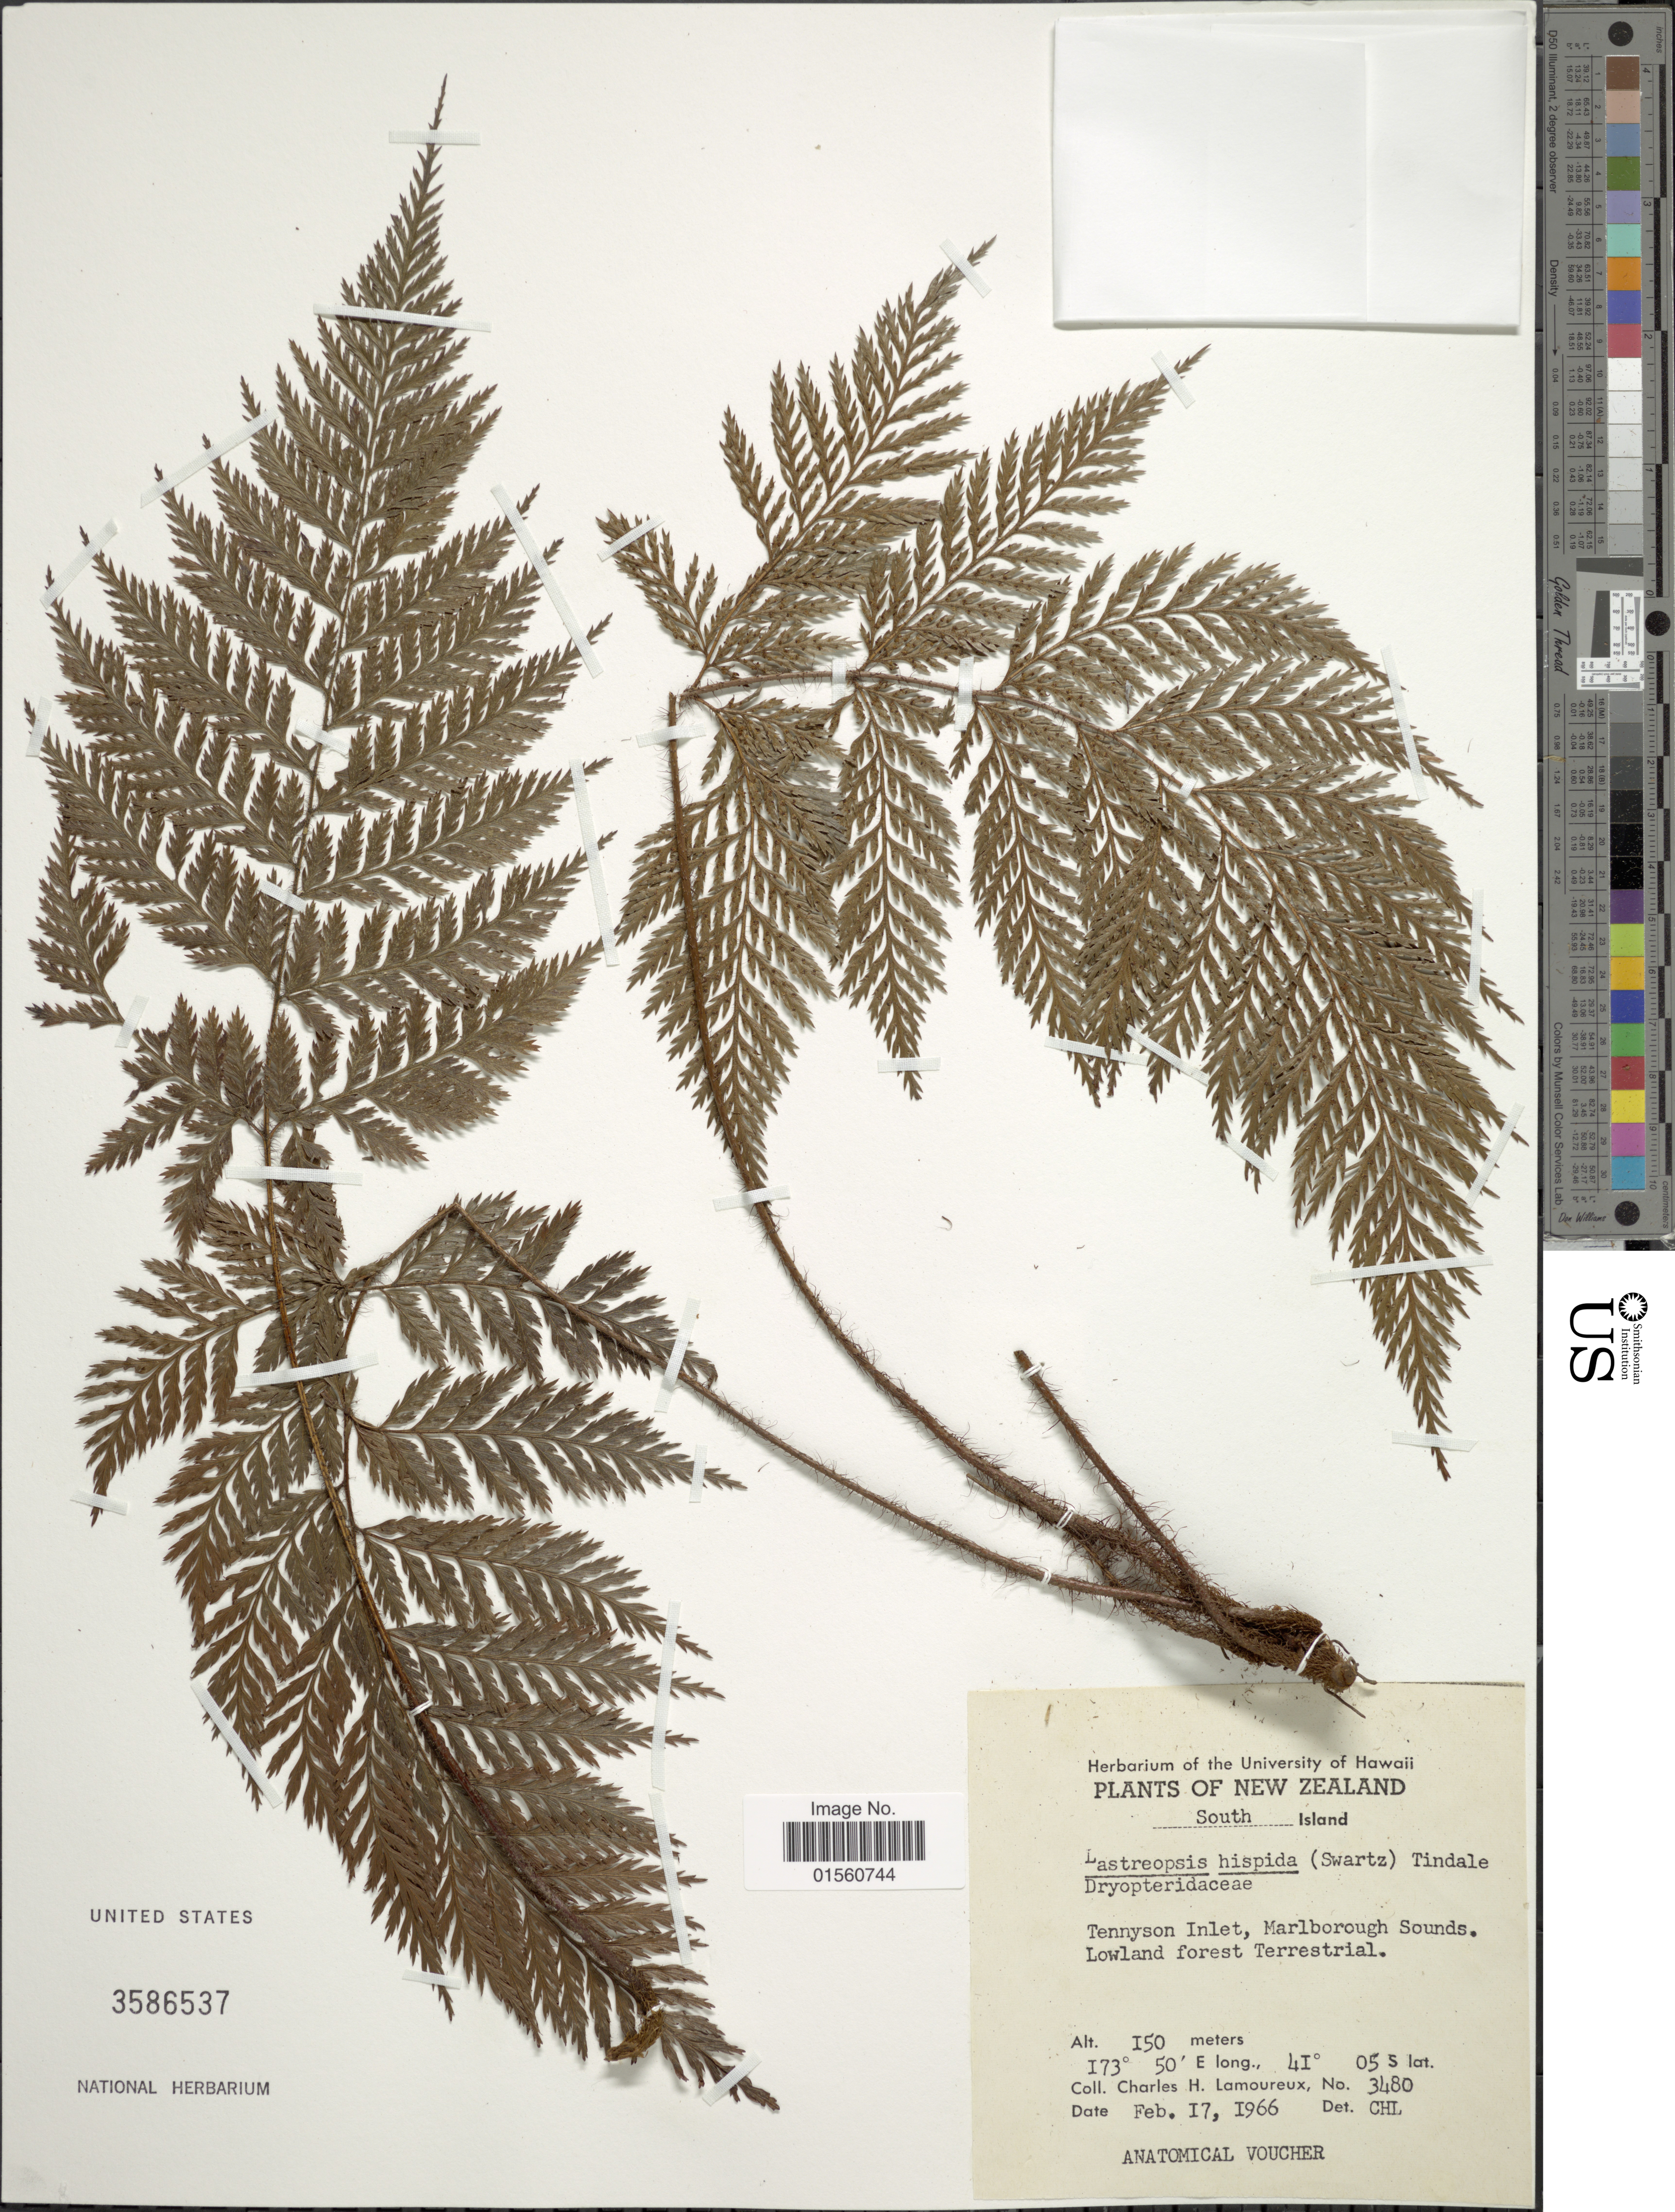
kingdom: Plantae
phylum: Tracheophyta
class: Polypodiopsida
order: Polypodiales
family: Dryopteridaceae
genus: Lastreopsis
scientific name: Lastreopsis hispida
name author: (Sw.) Tindale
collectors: C. H. Lamoureux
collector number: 3480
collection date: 1966-02-17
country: New Zealand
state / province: Marlborough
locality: South Island, Tennyson Inlet, Marlborough Sounds.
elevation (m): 150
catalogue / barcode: US 3586537